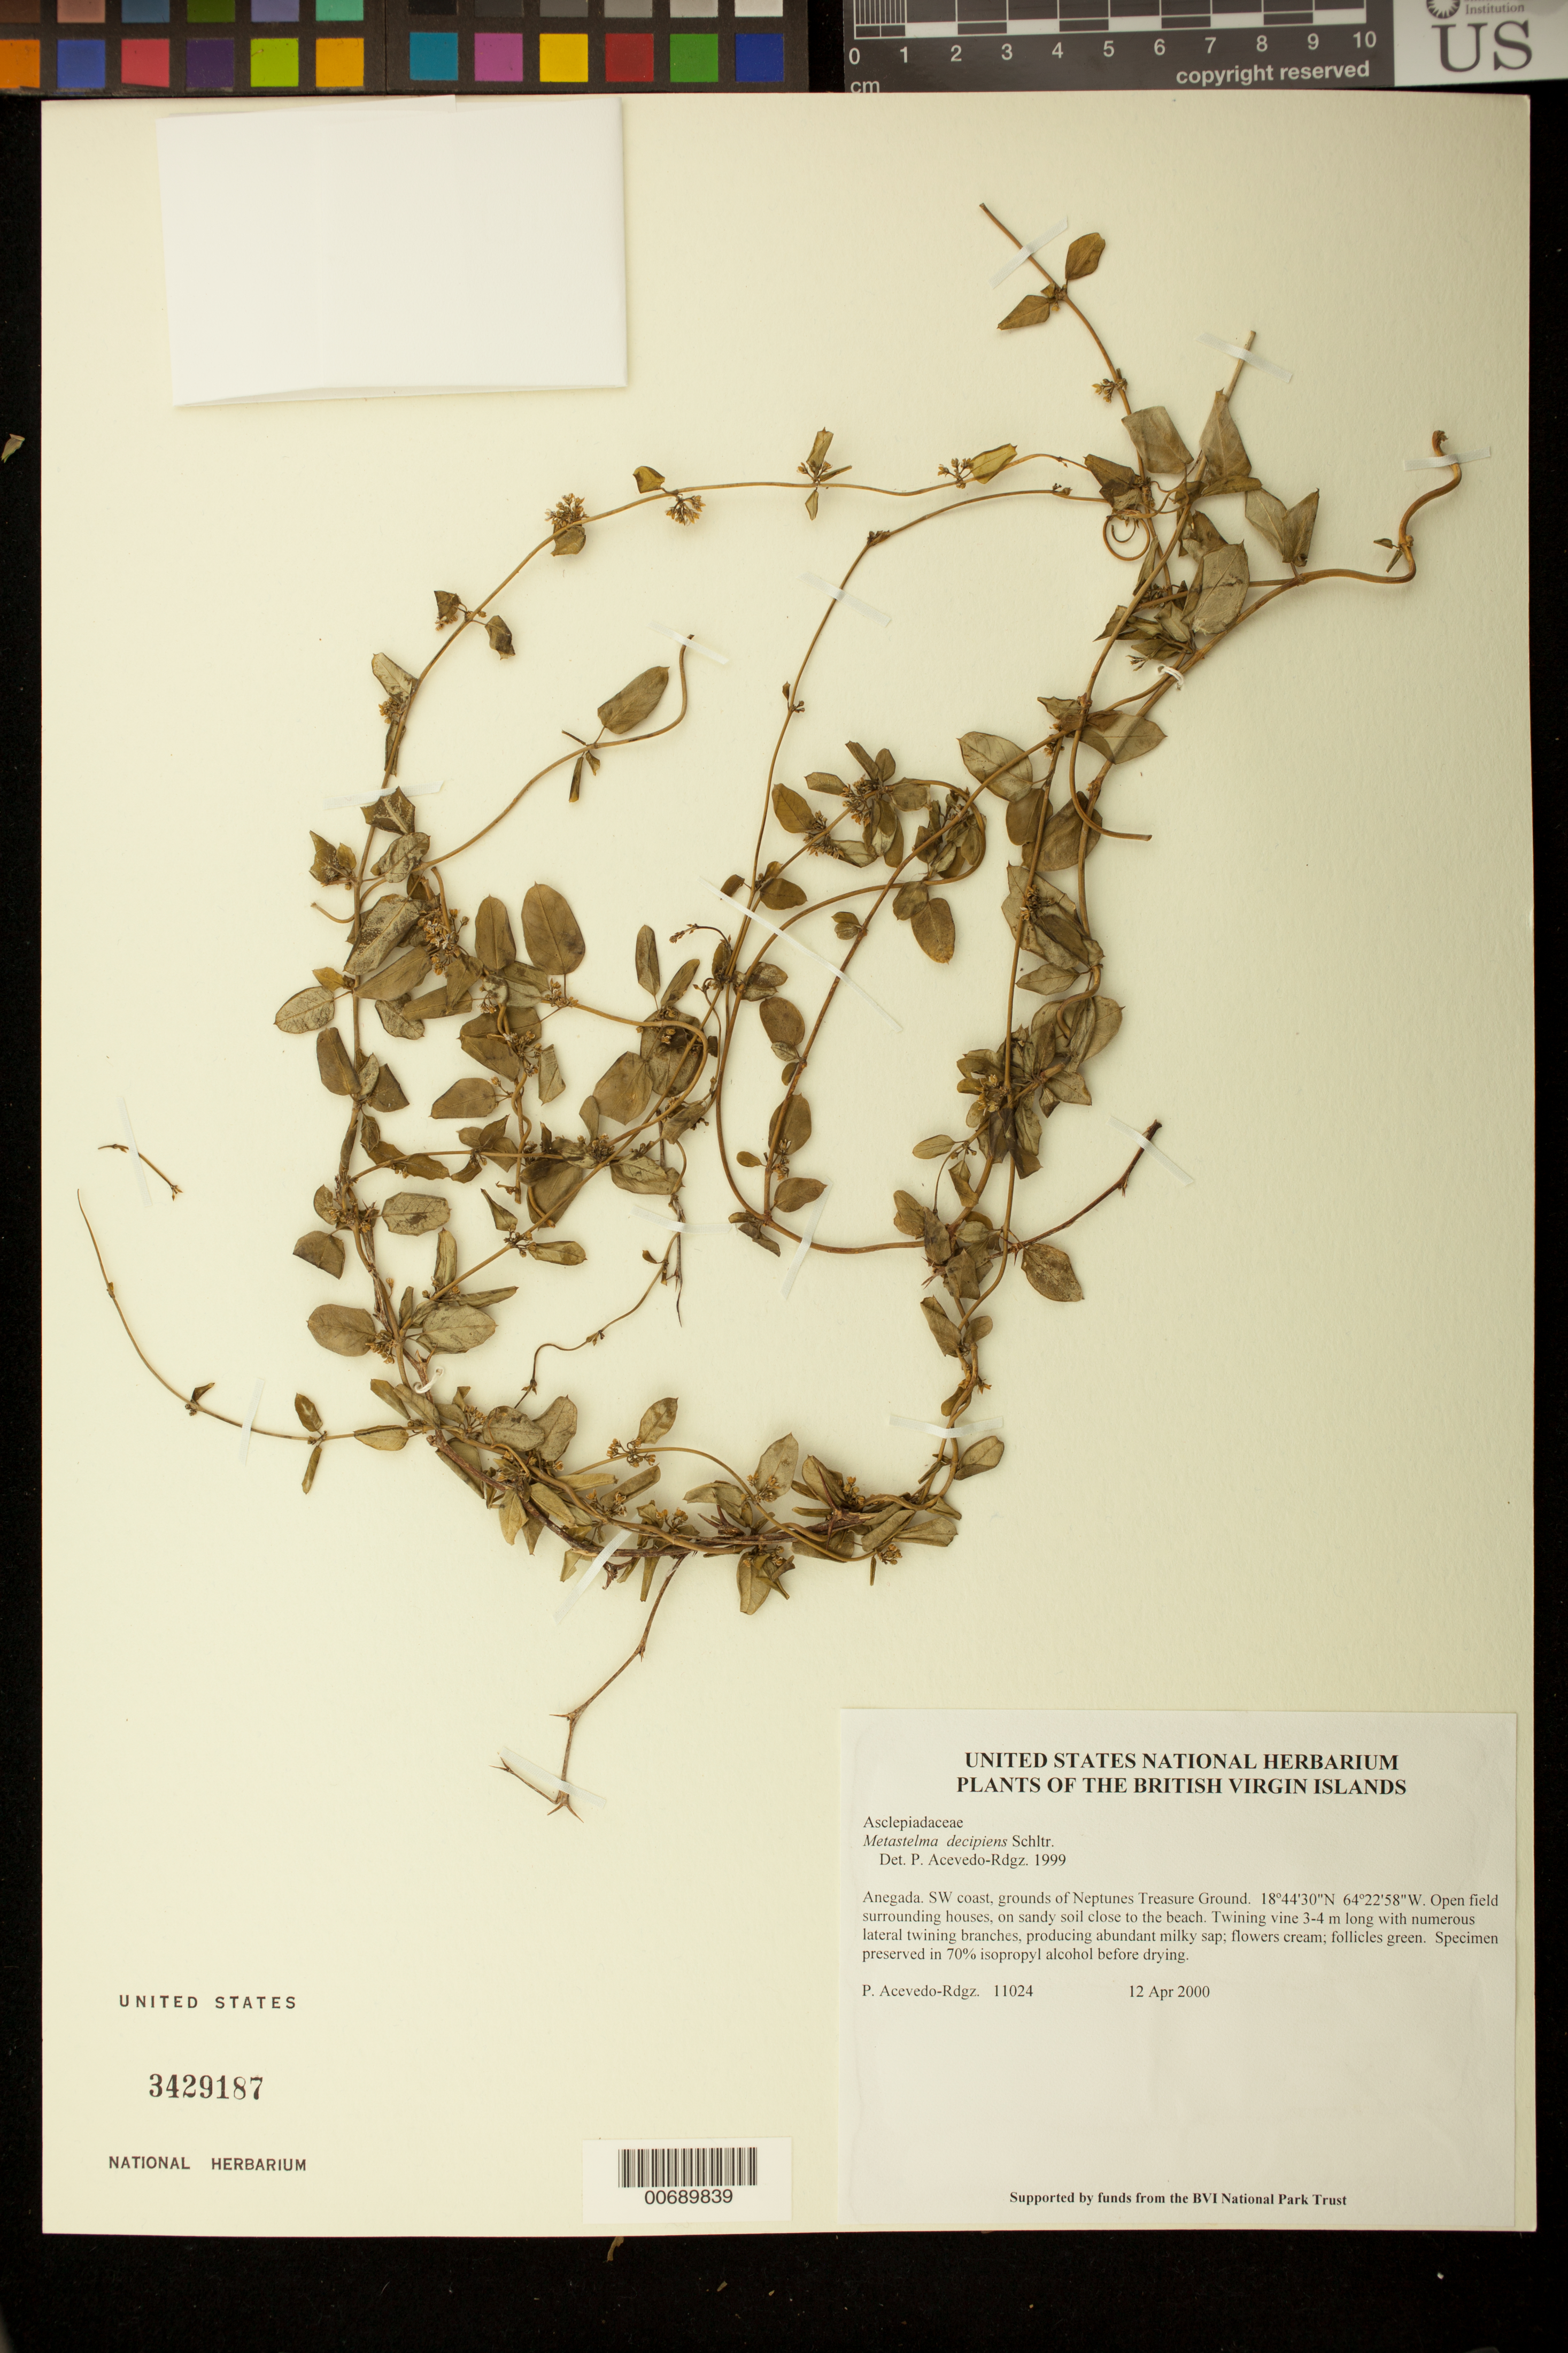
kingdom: Plantae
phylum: Tracheophyta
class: Magnoliopsida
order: Gentianales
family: Apocynaceae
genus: Metastelma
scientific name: Metastelma decipiens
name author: Schltr.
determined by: Acevedo-Rodríguez, P., (BOT), Smithsonian Institution - National Museum of Natural History (UNITED STATES)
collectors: P. Acevedo-Rodr.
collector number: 11024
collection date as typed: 12 Apr 2000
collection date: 2000-04-12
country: British Virgin Islands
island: Anegada I.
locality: SW coast, grounds of Neptunes Treasure Ground.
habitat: Open field surrounding houses, on sandy soil close to the beach.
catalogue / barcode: US 3429187